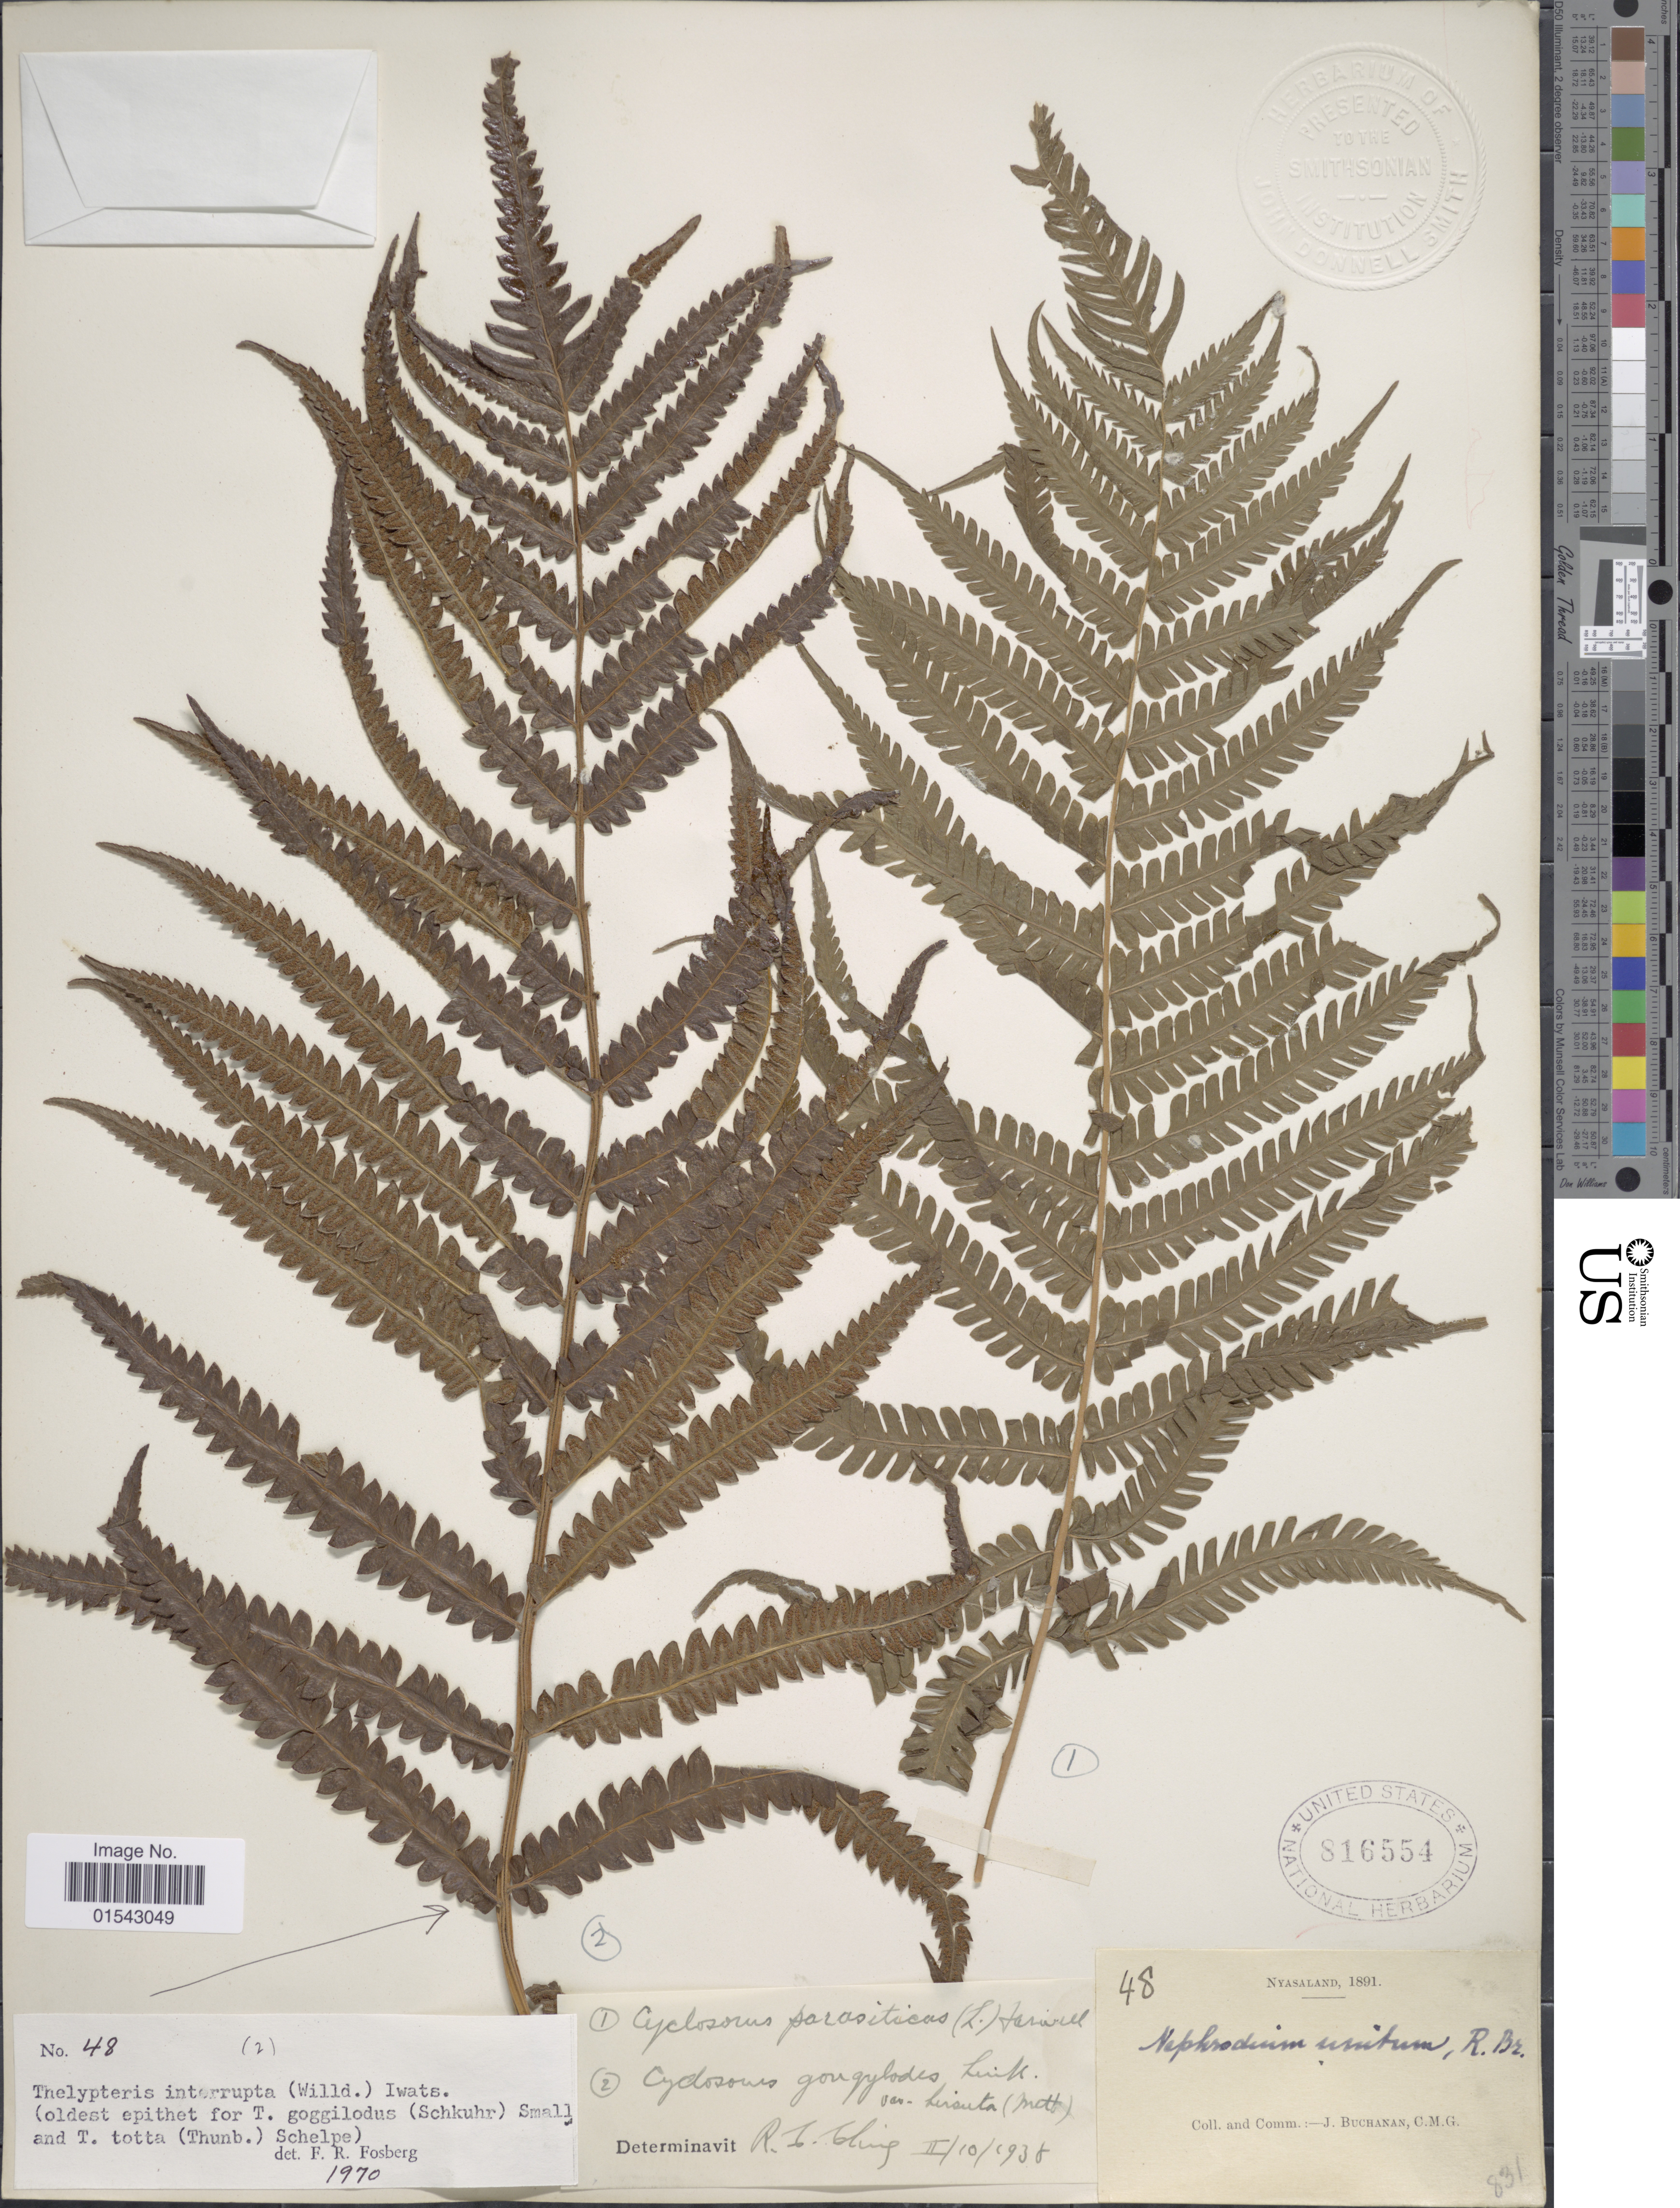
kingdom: Plantae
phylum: Tracheophyta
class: Polypodiopsida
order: Polypodiales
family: Thelypteridaceae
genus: Cyclosorus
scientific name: Cyclosorus interruptus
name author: (Willd.) H. Itô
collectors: J. Buchanan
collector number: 48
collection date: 1891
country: Malawi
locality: Nyassaland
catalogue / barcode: US 816554